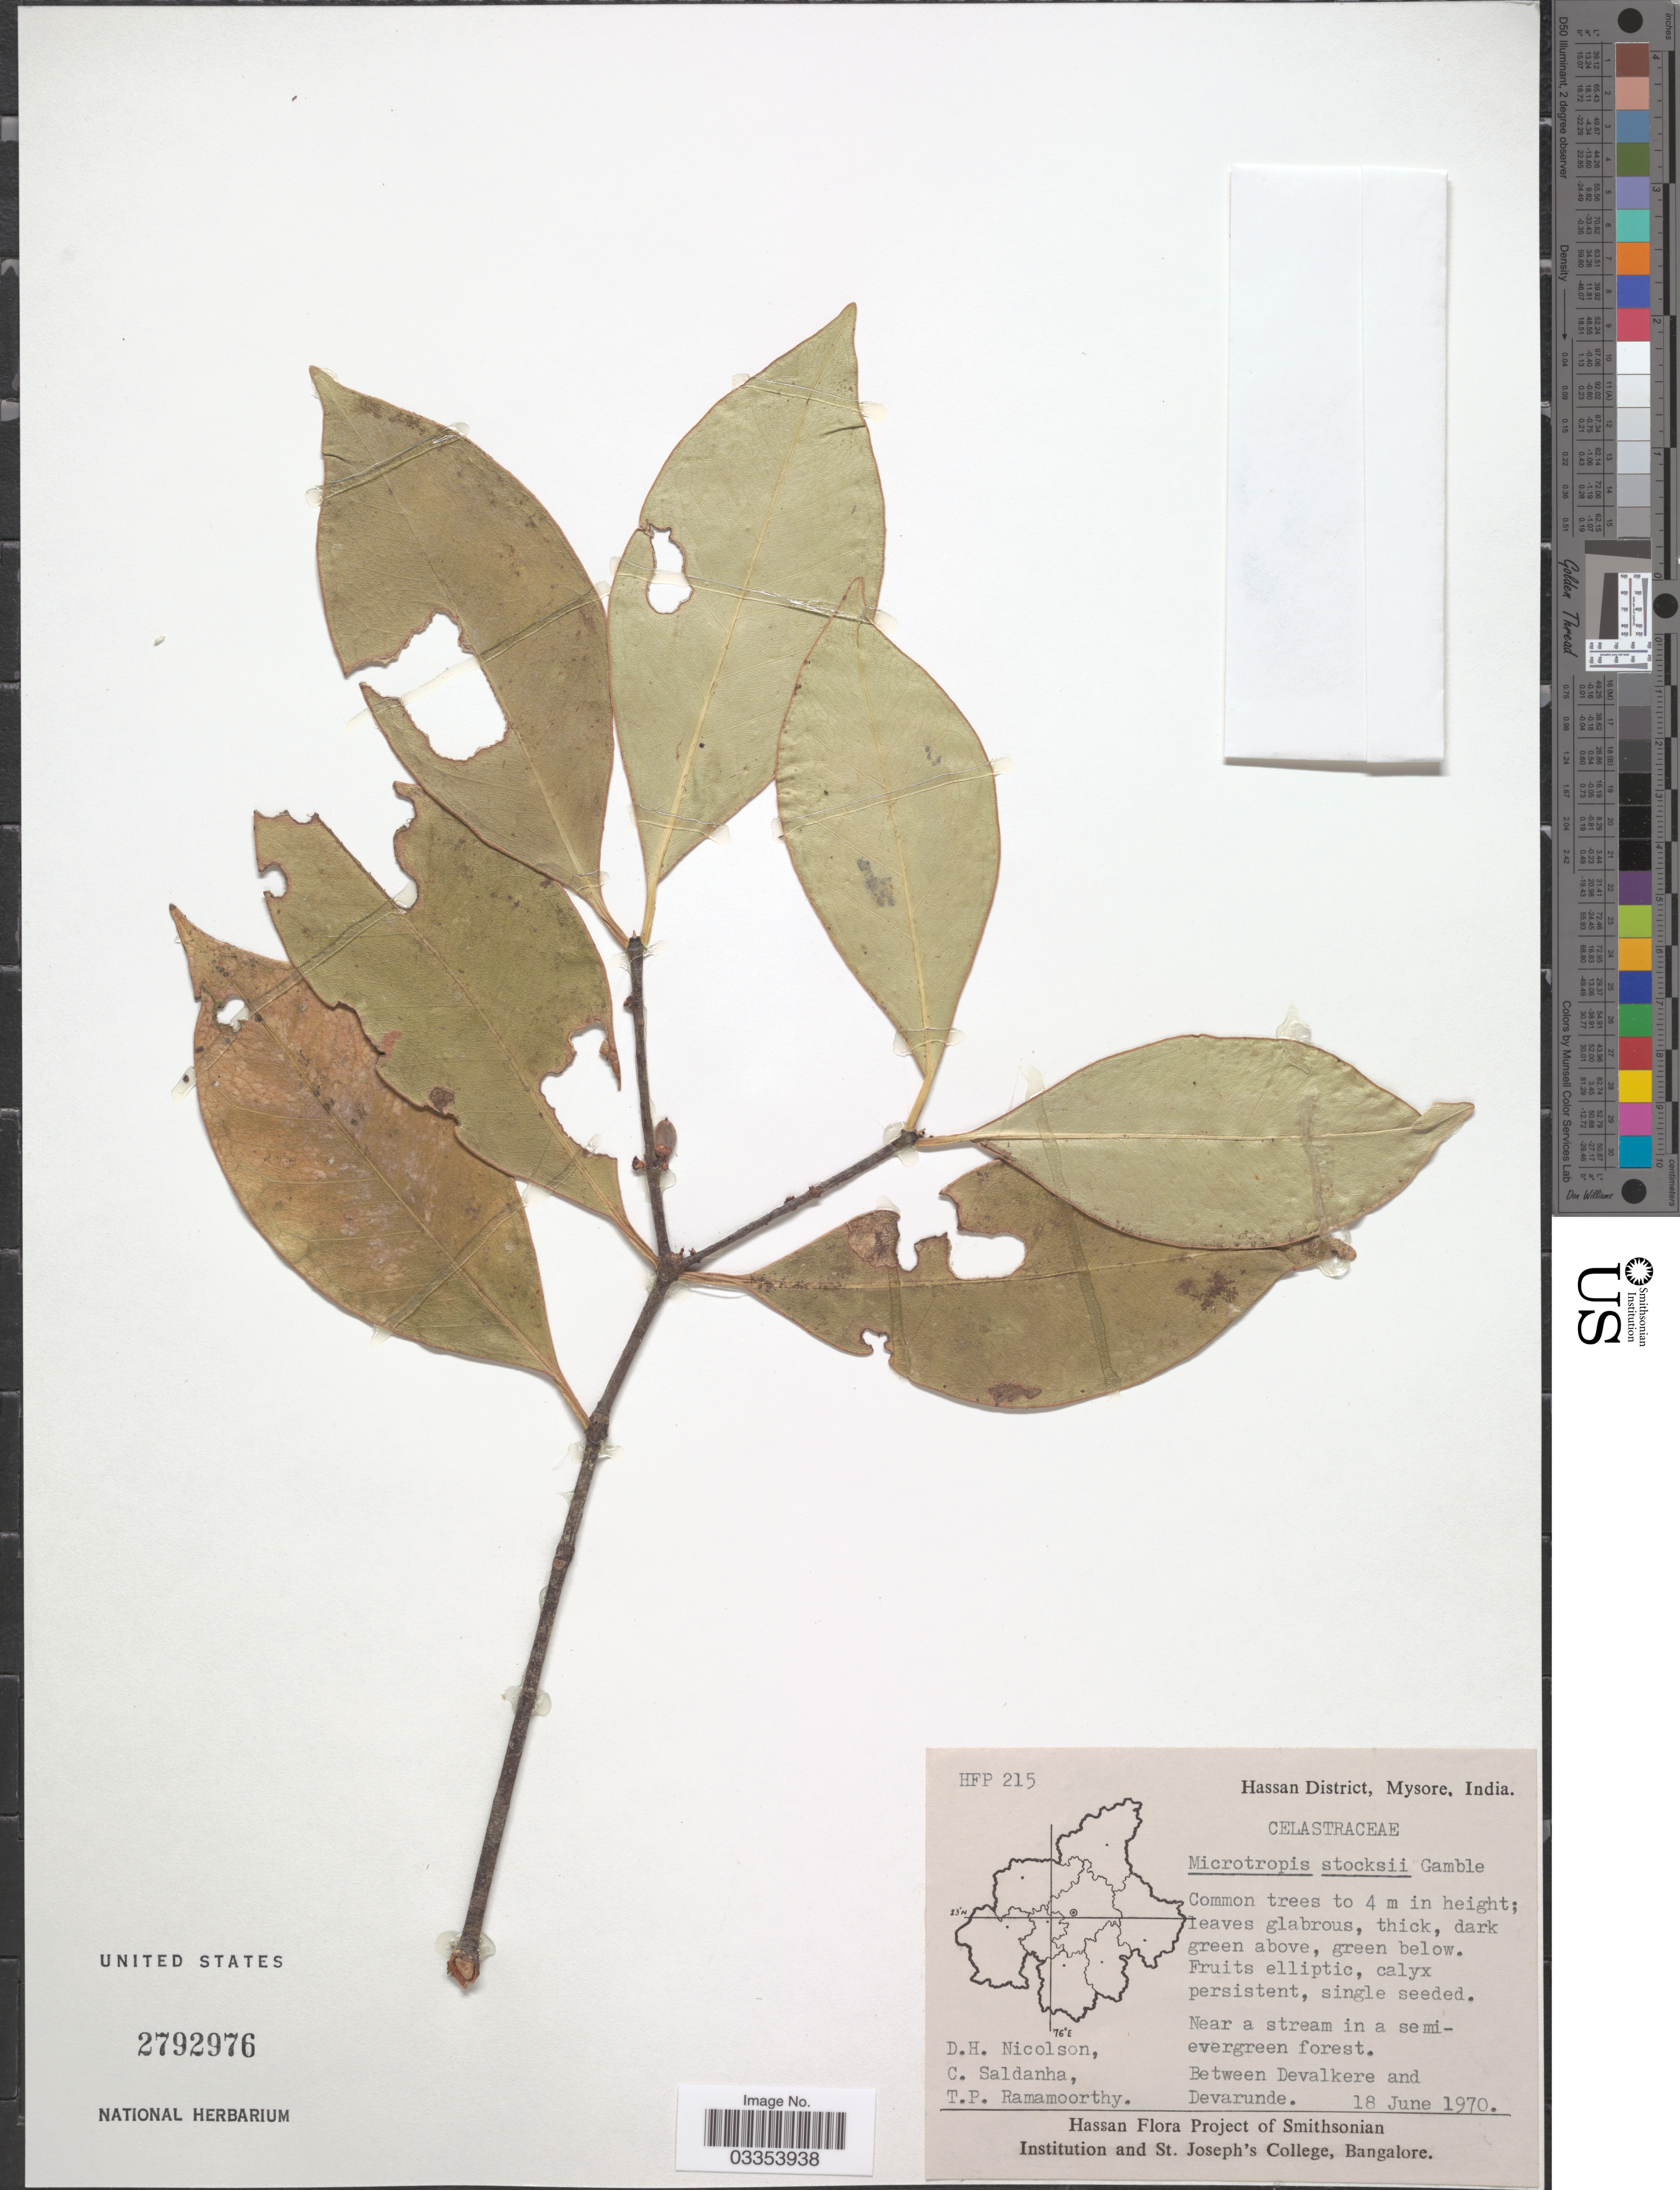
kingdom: Plantae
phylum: Tracheophyta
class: Magnoliopsida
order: Celastrales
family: Celastraceae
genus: Microtropis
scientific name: Microtropis stocksii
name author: Gamble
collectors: D. H. Nicolson, C. Saldanha & T. P. Ramamoorthy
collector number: HFP215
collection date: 1970-06-18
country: India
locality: Hassan District, Mysore. Between Devalkere and Devarunde.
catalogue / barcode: US 2792976